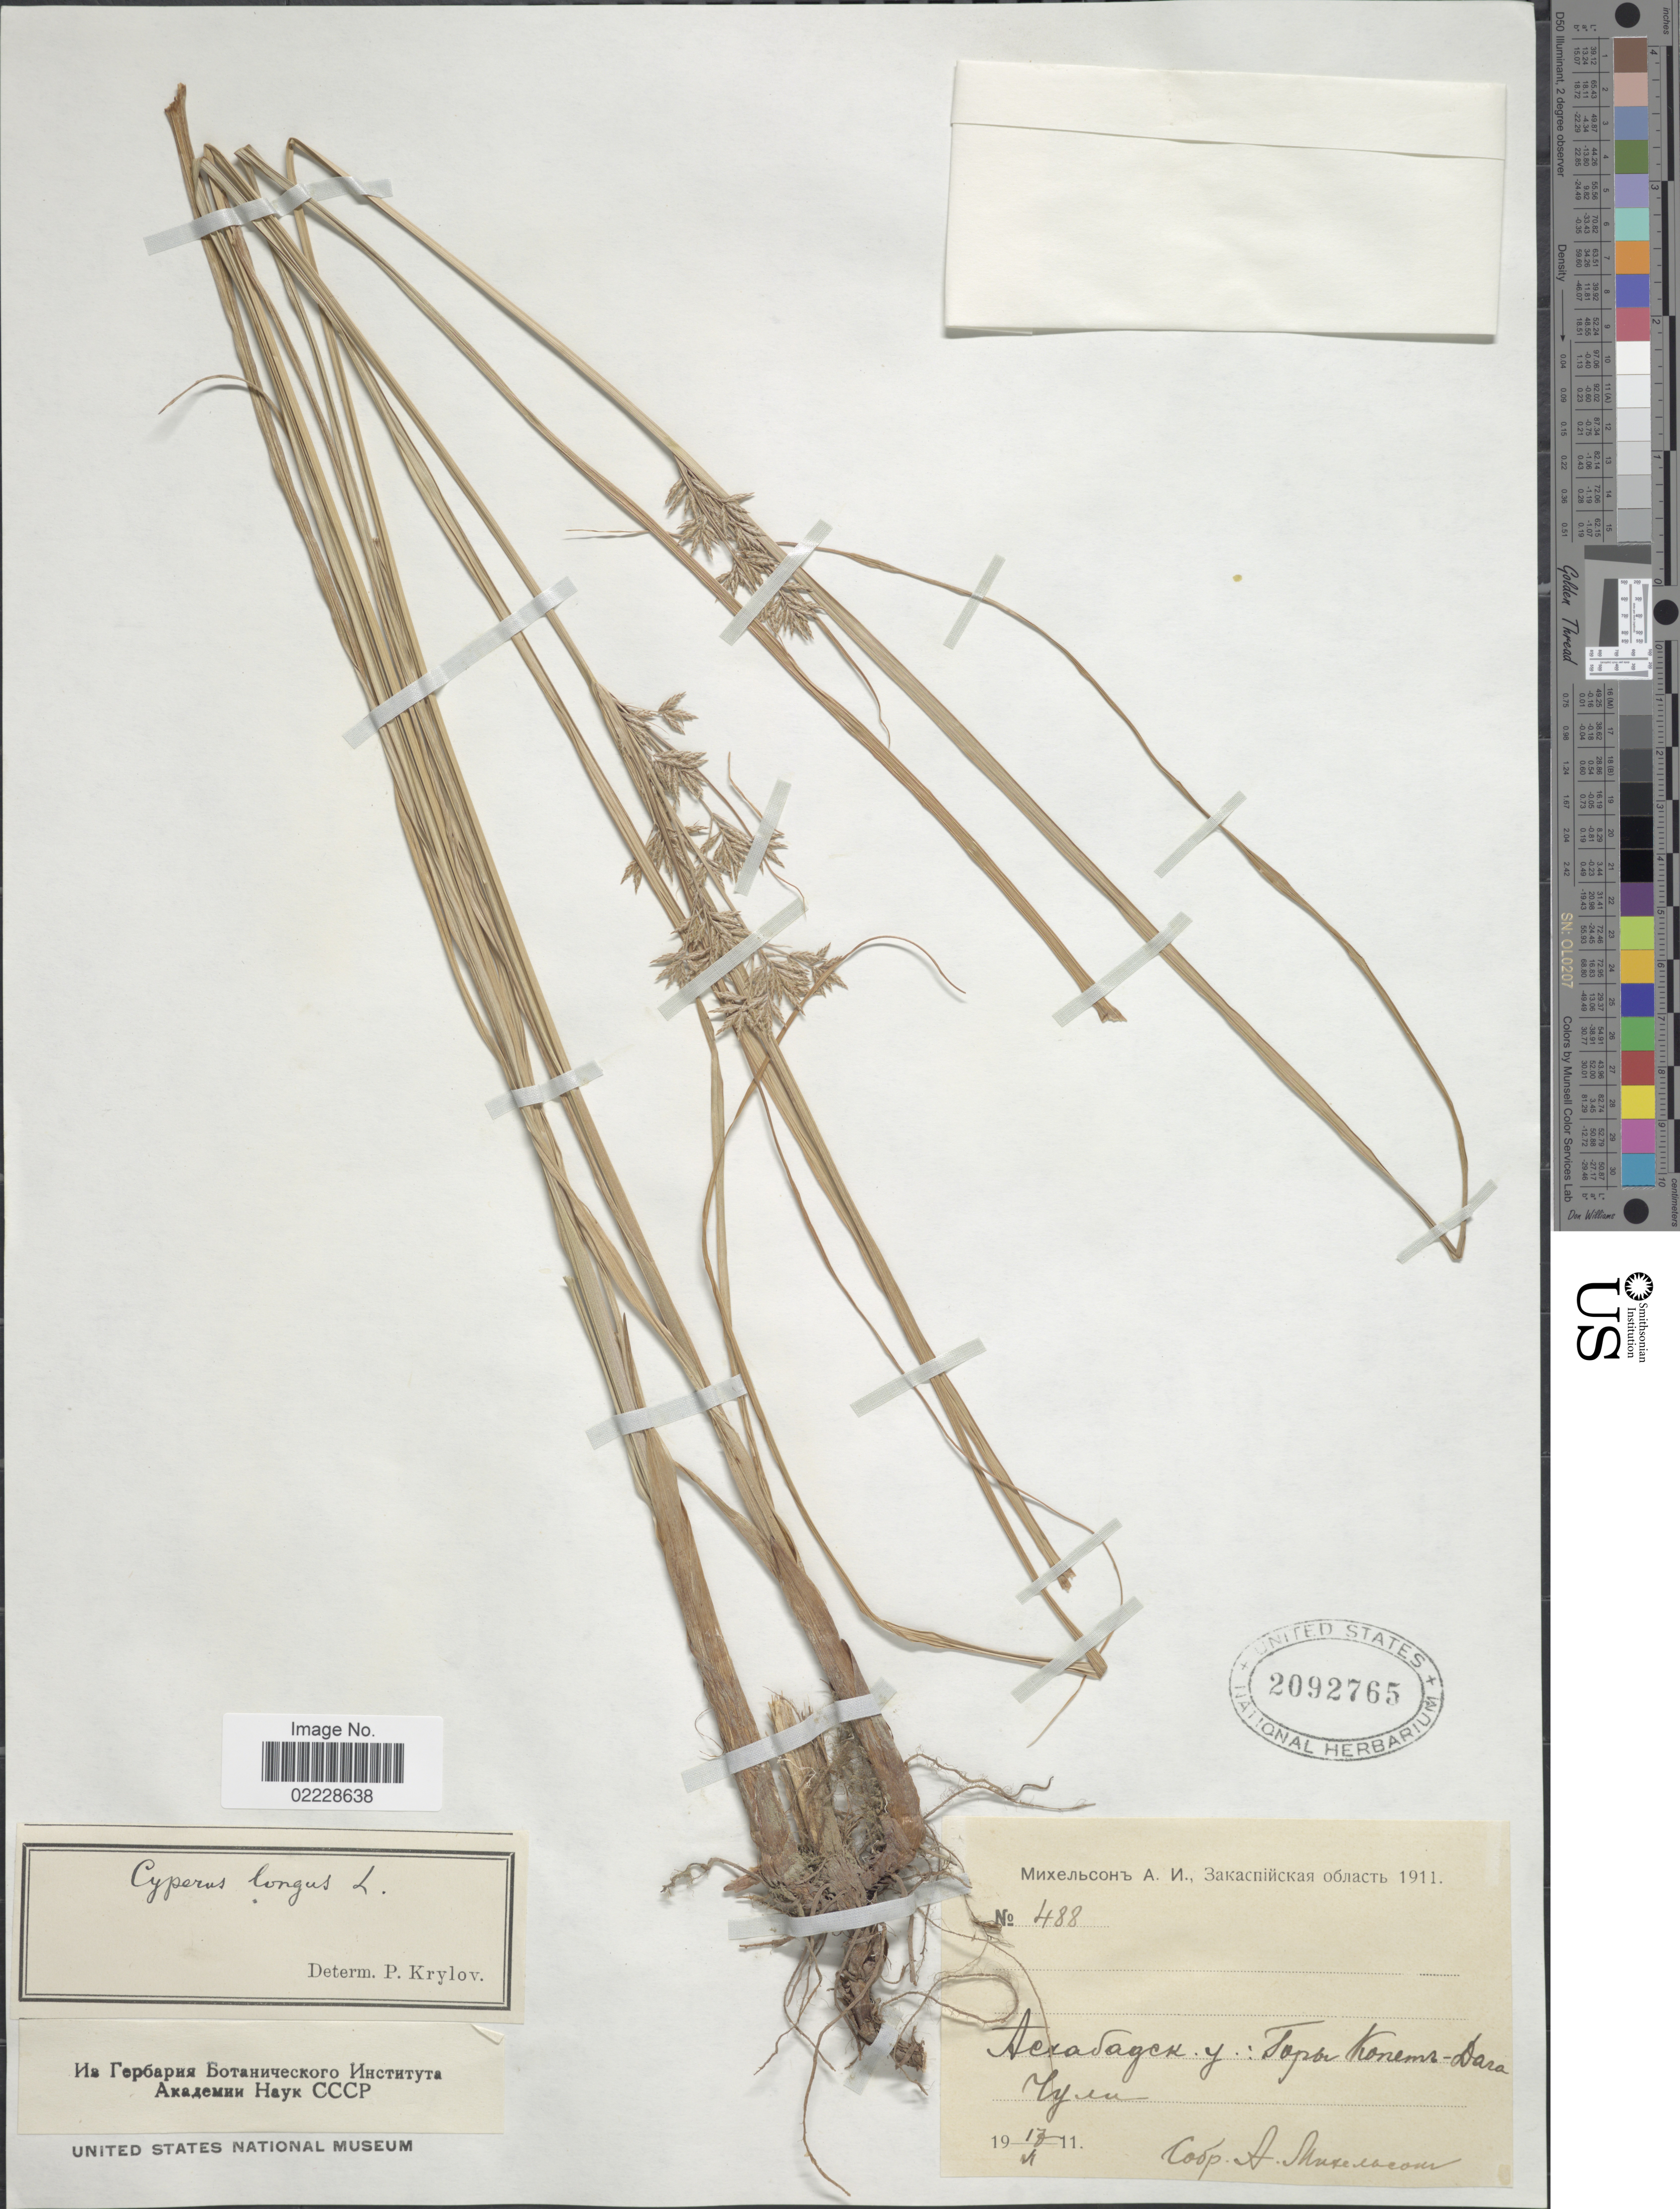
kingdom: Plantae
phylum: Tracheophyta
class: Liliopsida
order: Poales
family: Cyperaceae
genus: Cyperus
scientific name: Cyperus longus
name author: L.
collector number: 488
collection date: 1911-06-17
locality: Acxadagcx [interpreted]. y: Topor Konem [illegible text]- Dara X. [interpreted]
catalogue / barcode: US 2092765